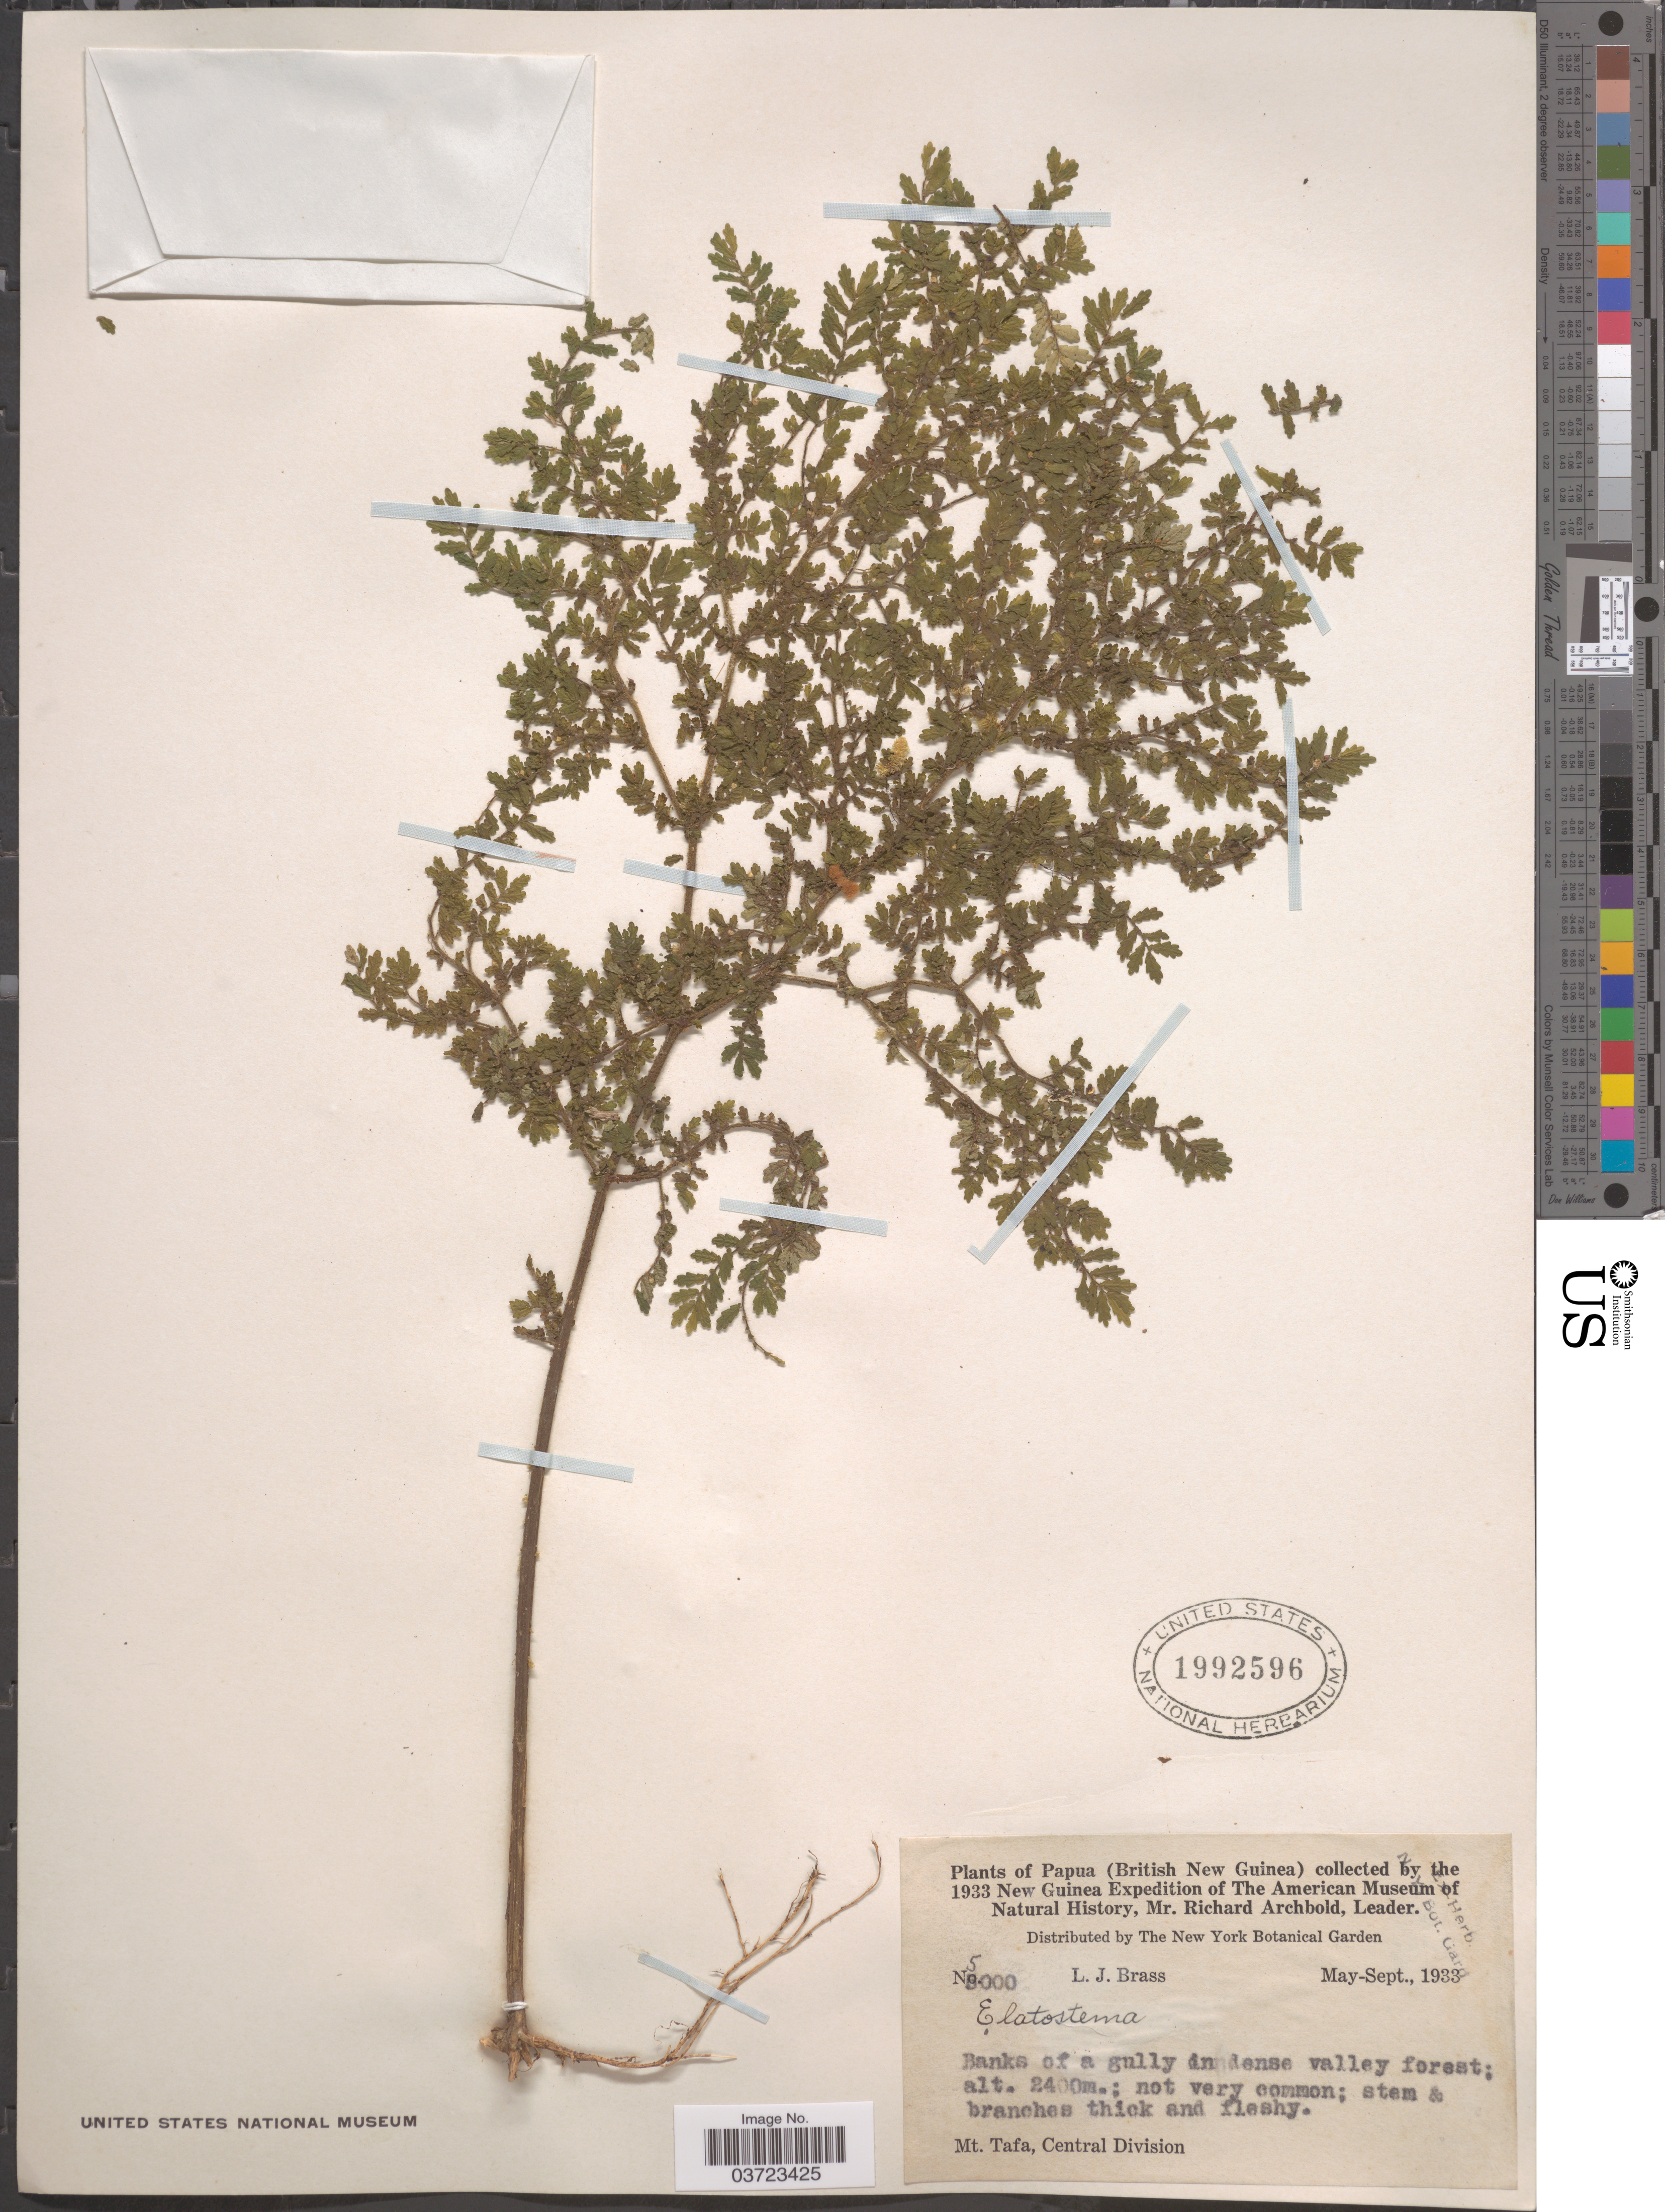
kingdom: Plantae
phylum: Tracheophyta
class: Magnoliopsida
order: Rosales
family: Urticaceae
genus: Elatostema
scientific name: Elatostema sp.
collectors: L. J. Brass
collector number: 5000*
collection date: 1933-05/1933-09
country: Papua New Guinea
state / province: Central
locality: Papua (British New Guinea). Banks of a gully in dense valley forest. Mt. Tafa, Central Division.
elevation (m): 2400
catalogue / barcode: US 1992596